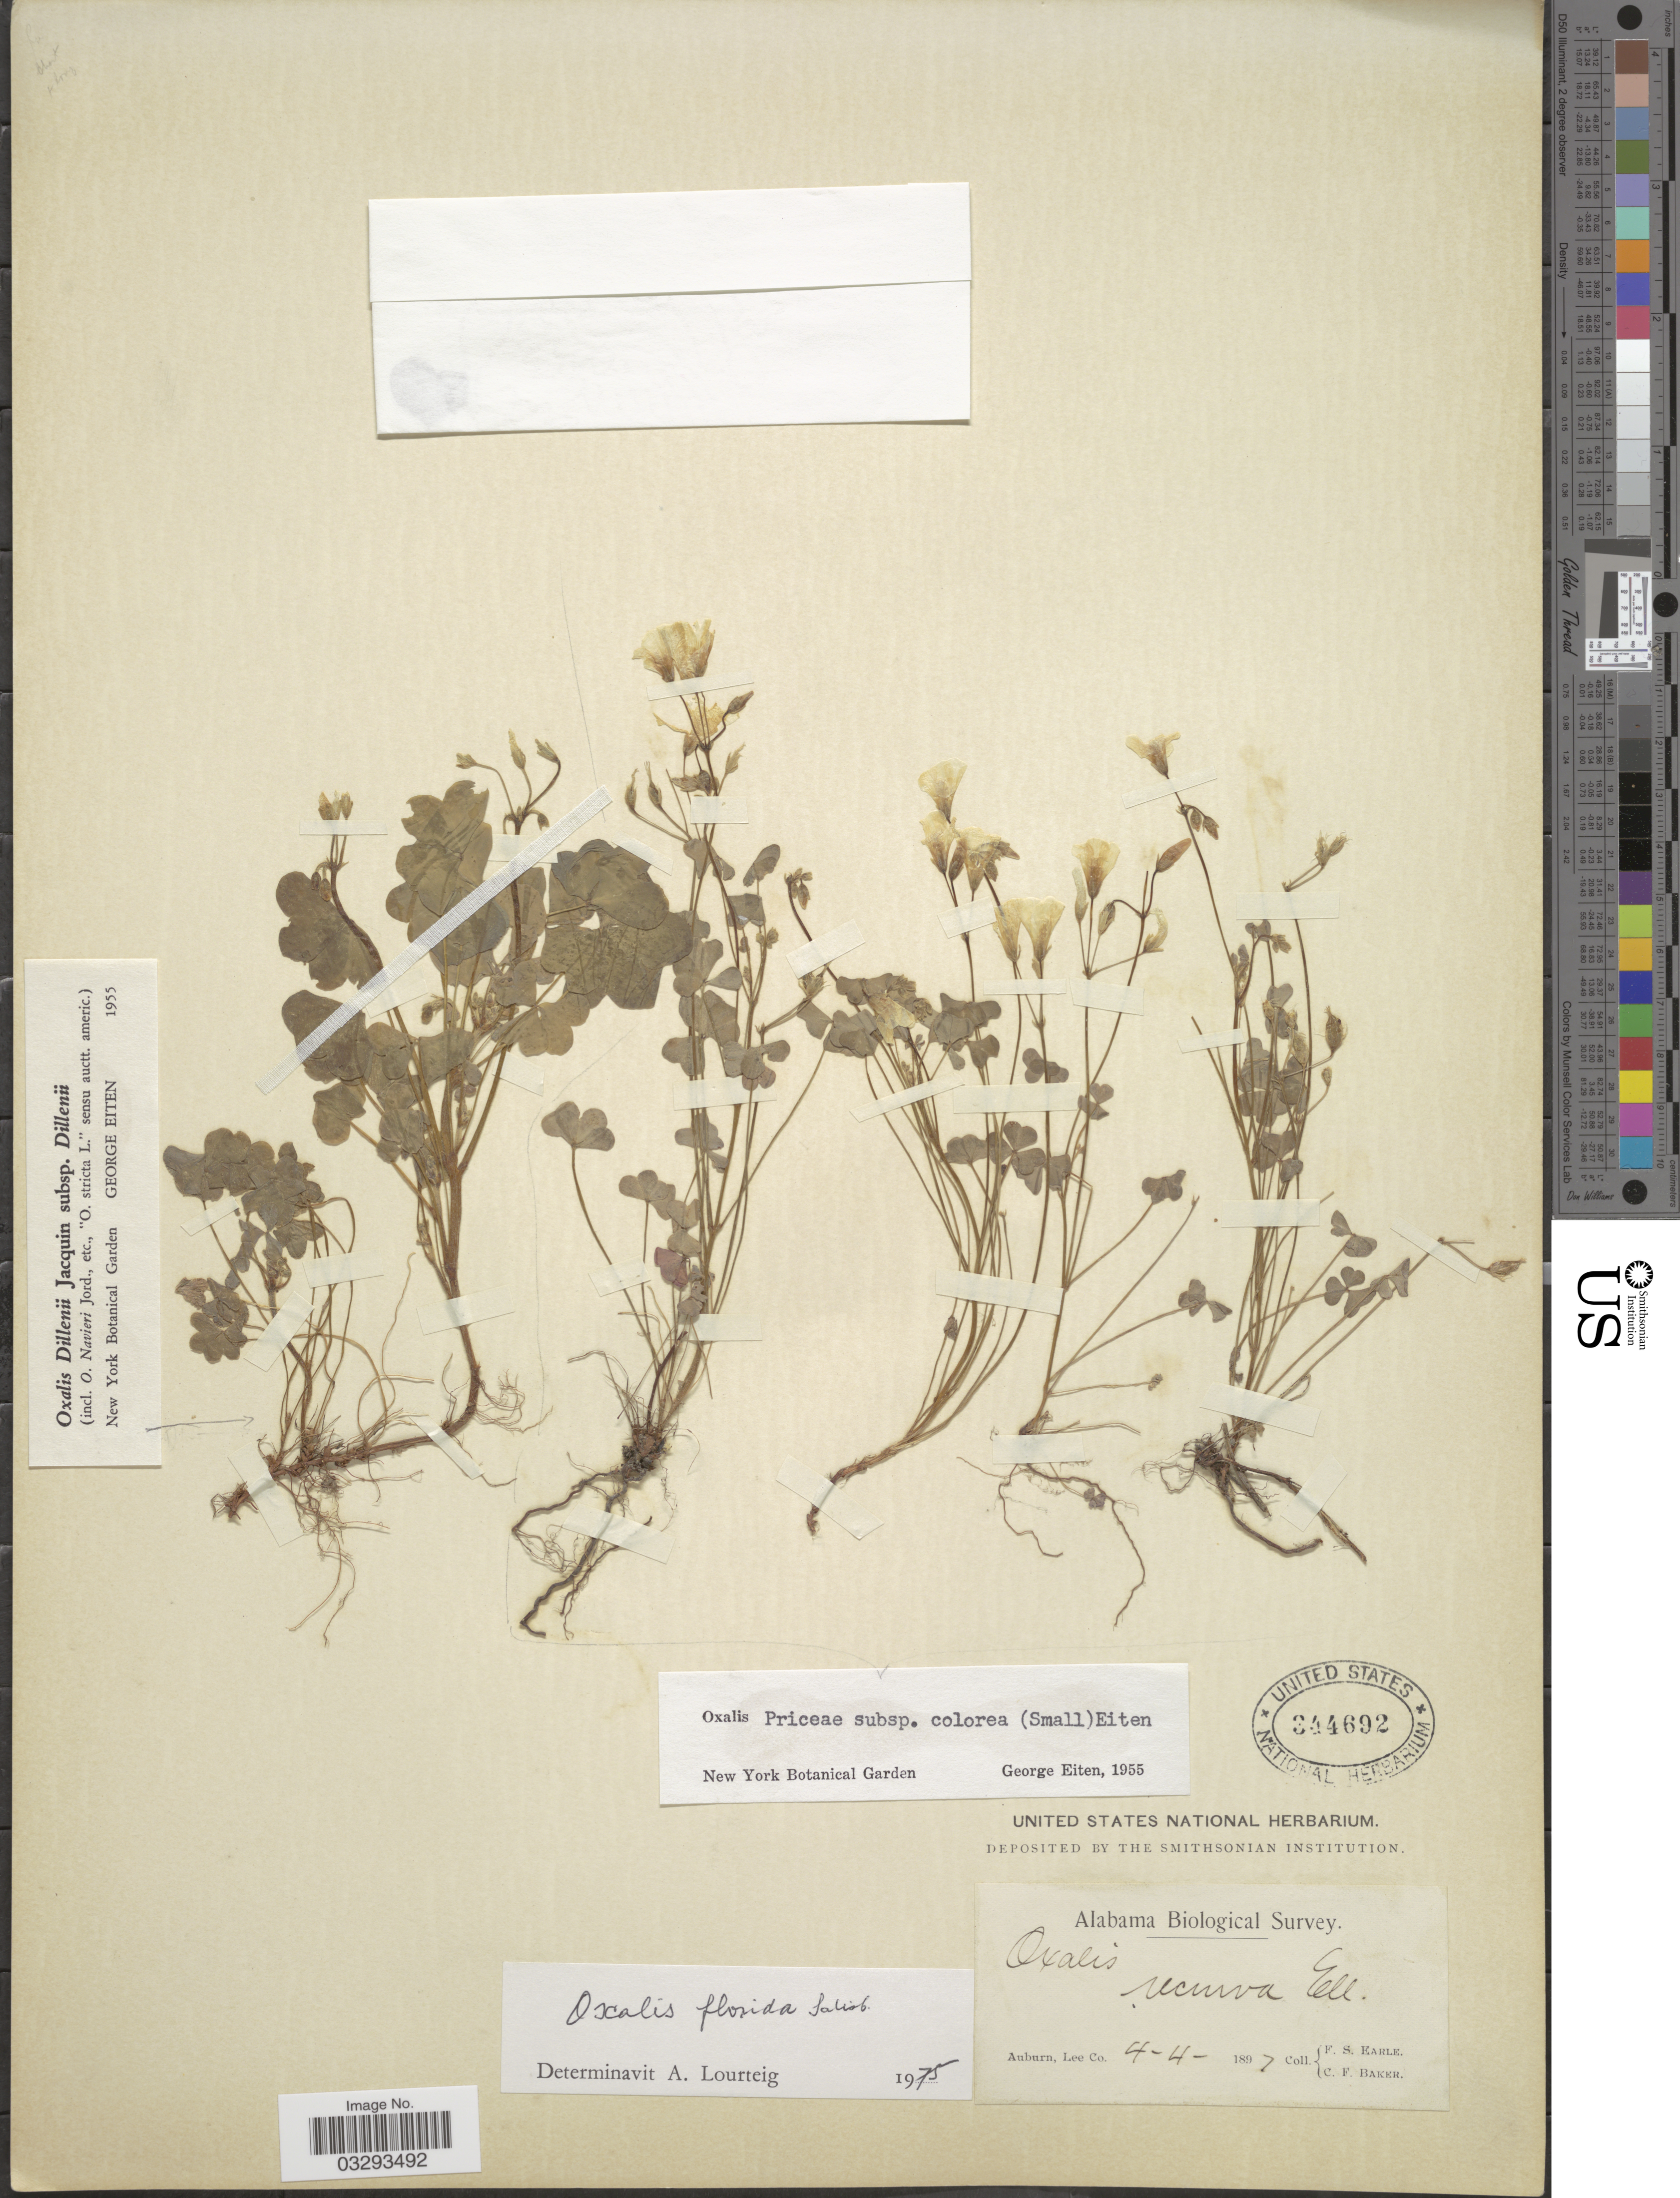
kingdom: Plantae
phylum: Tracheophyta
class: Magnoliopsida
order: Oxalidales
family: Oxalidaceae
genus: Oxalis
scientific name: Oxalis florida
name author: Salisb.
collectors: F. S. Earle & C. F. Baker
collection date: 1897-04-04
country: United States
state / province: Alabama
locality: Auburn, Lee Co.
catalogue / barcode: US 344692